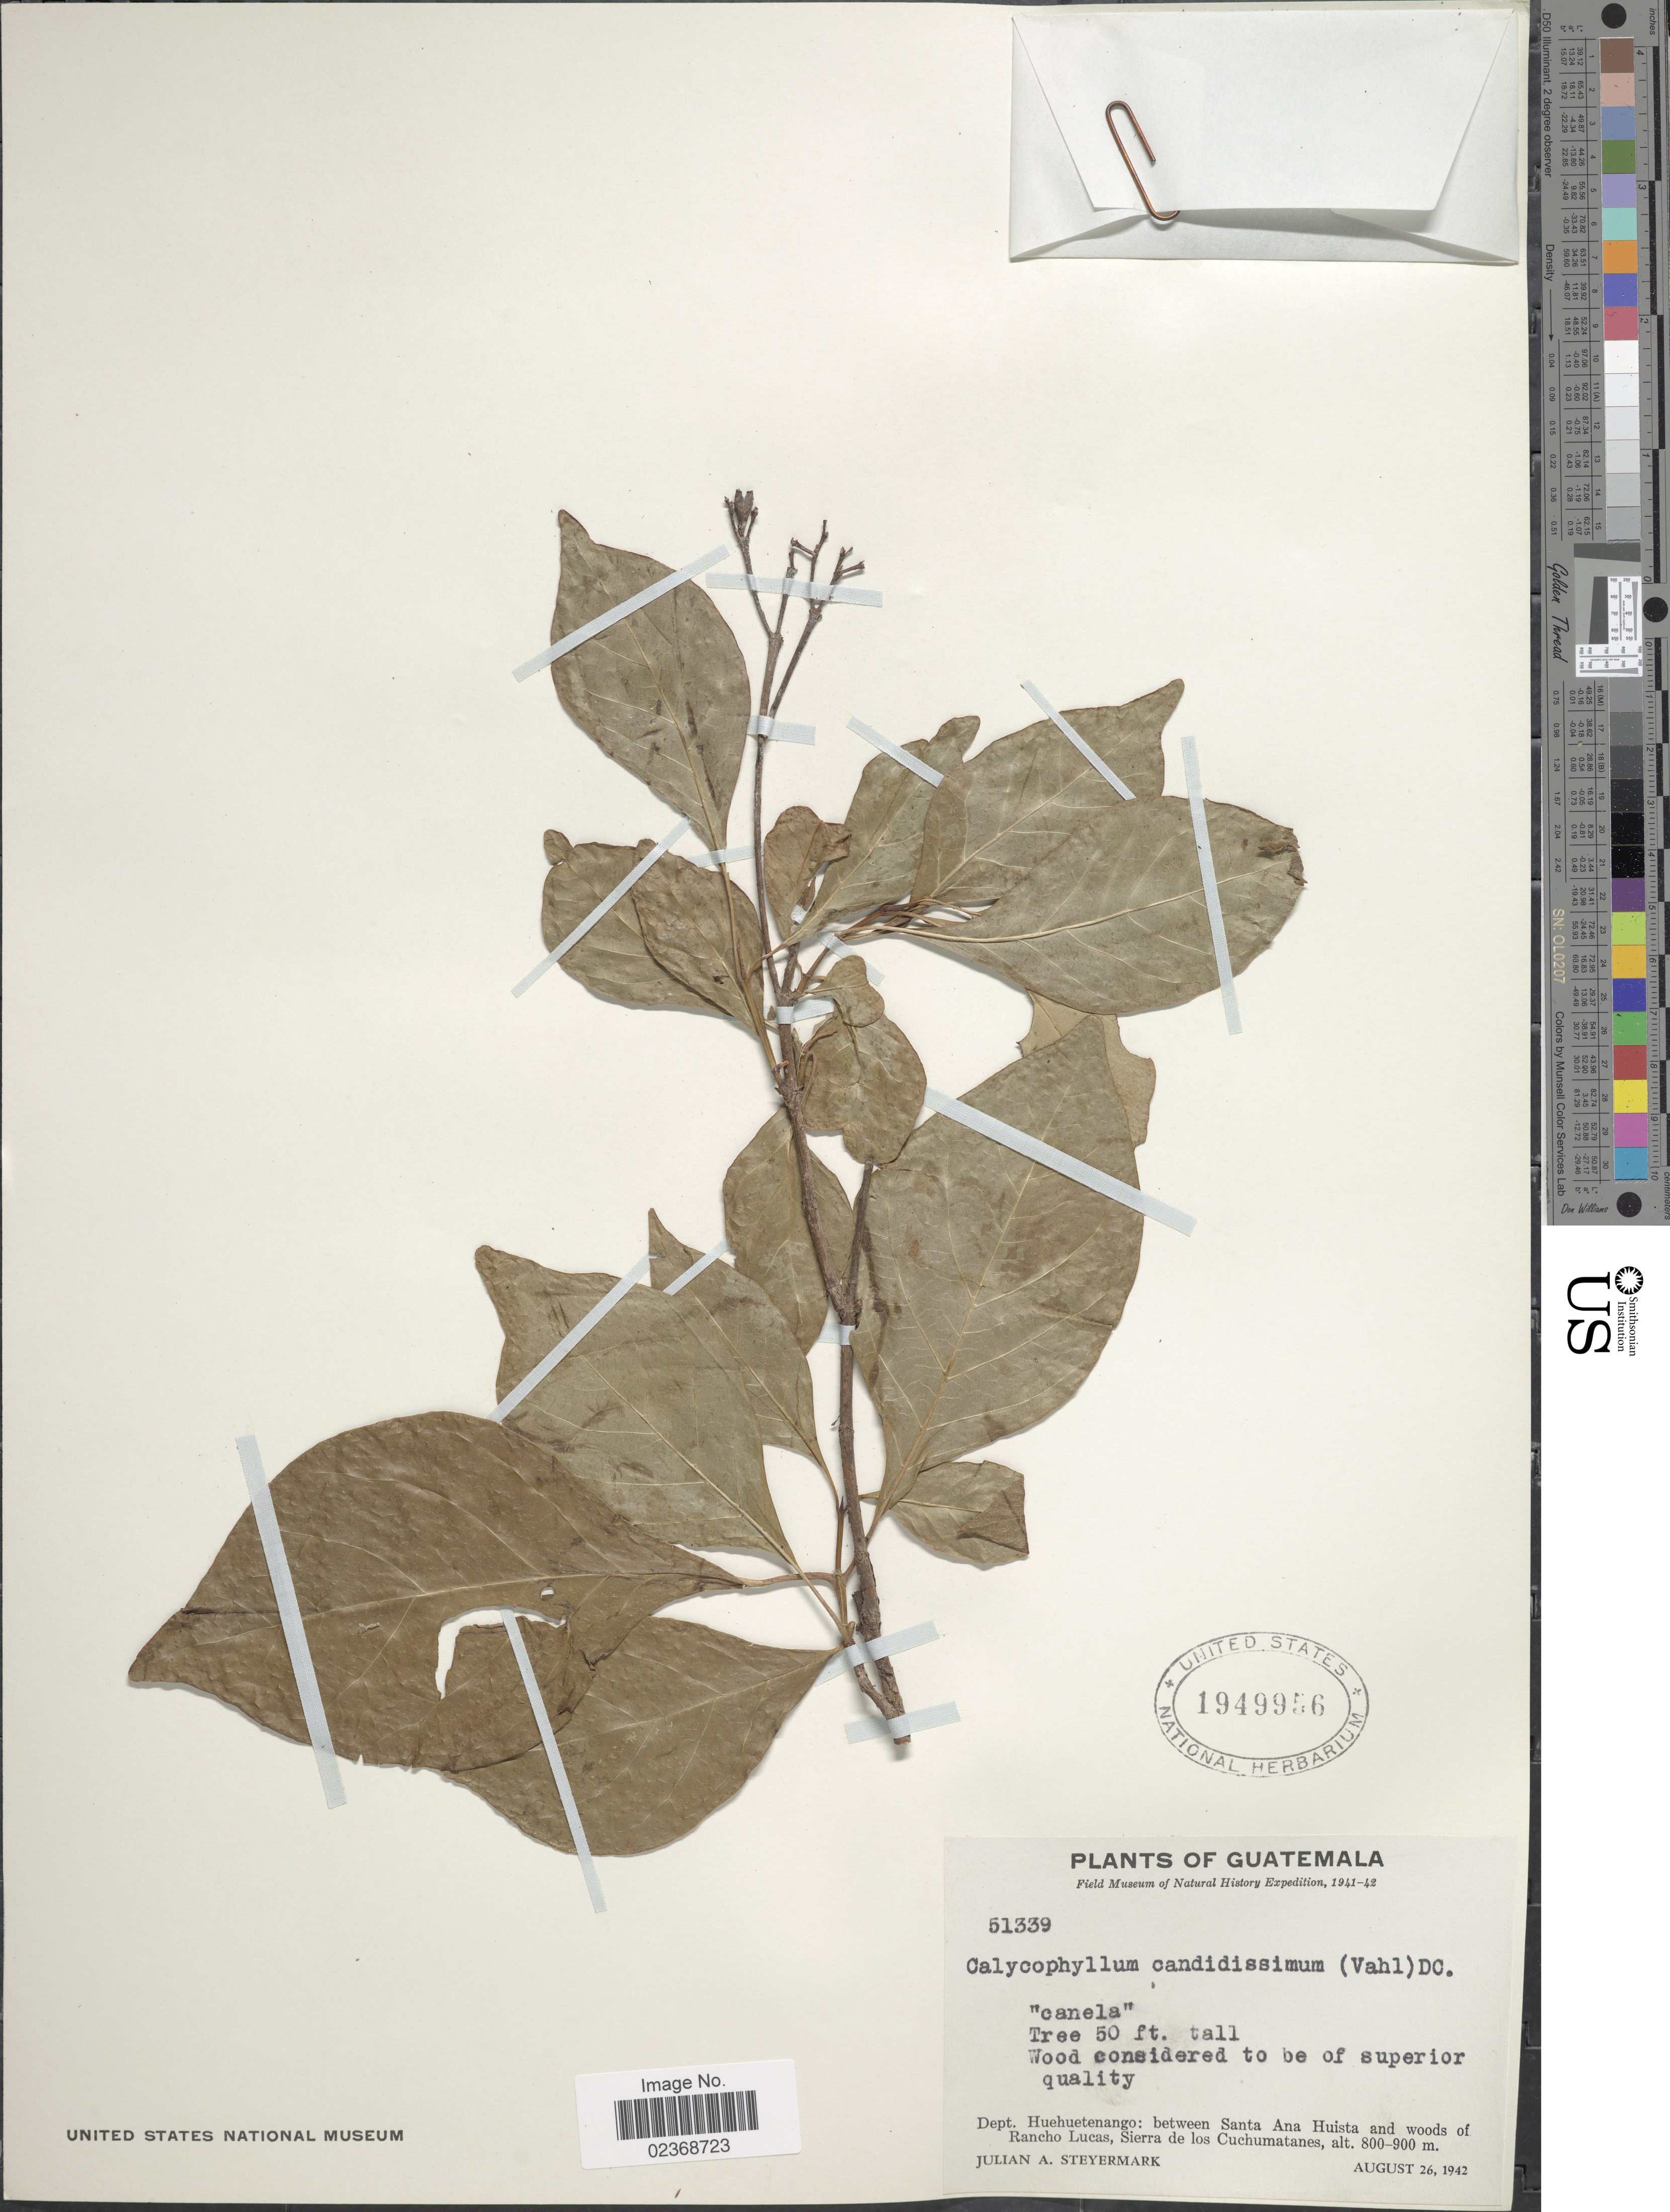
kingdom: Plantae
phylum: Tracheophyta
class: Magnoliopsida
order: Gentianales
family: Rubiaceae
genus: Calycophyllum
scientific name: Calycophyllum candidissimum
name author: (Vahl) DC.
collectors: J. Steyermark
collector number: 51339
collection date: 1942-08-26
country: Guatemala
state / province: Huehuetenango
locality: Between Santa Ana Huista and woods of Rancho Lucas, Sierra de los Cuchumatanes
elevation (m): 800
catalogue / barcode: US 1949956